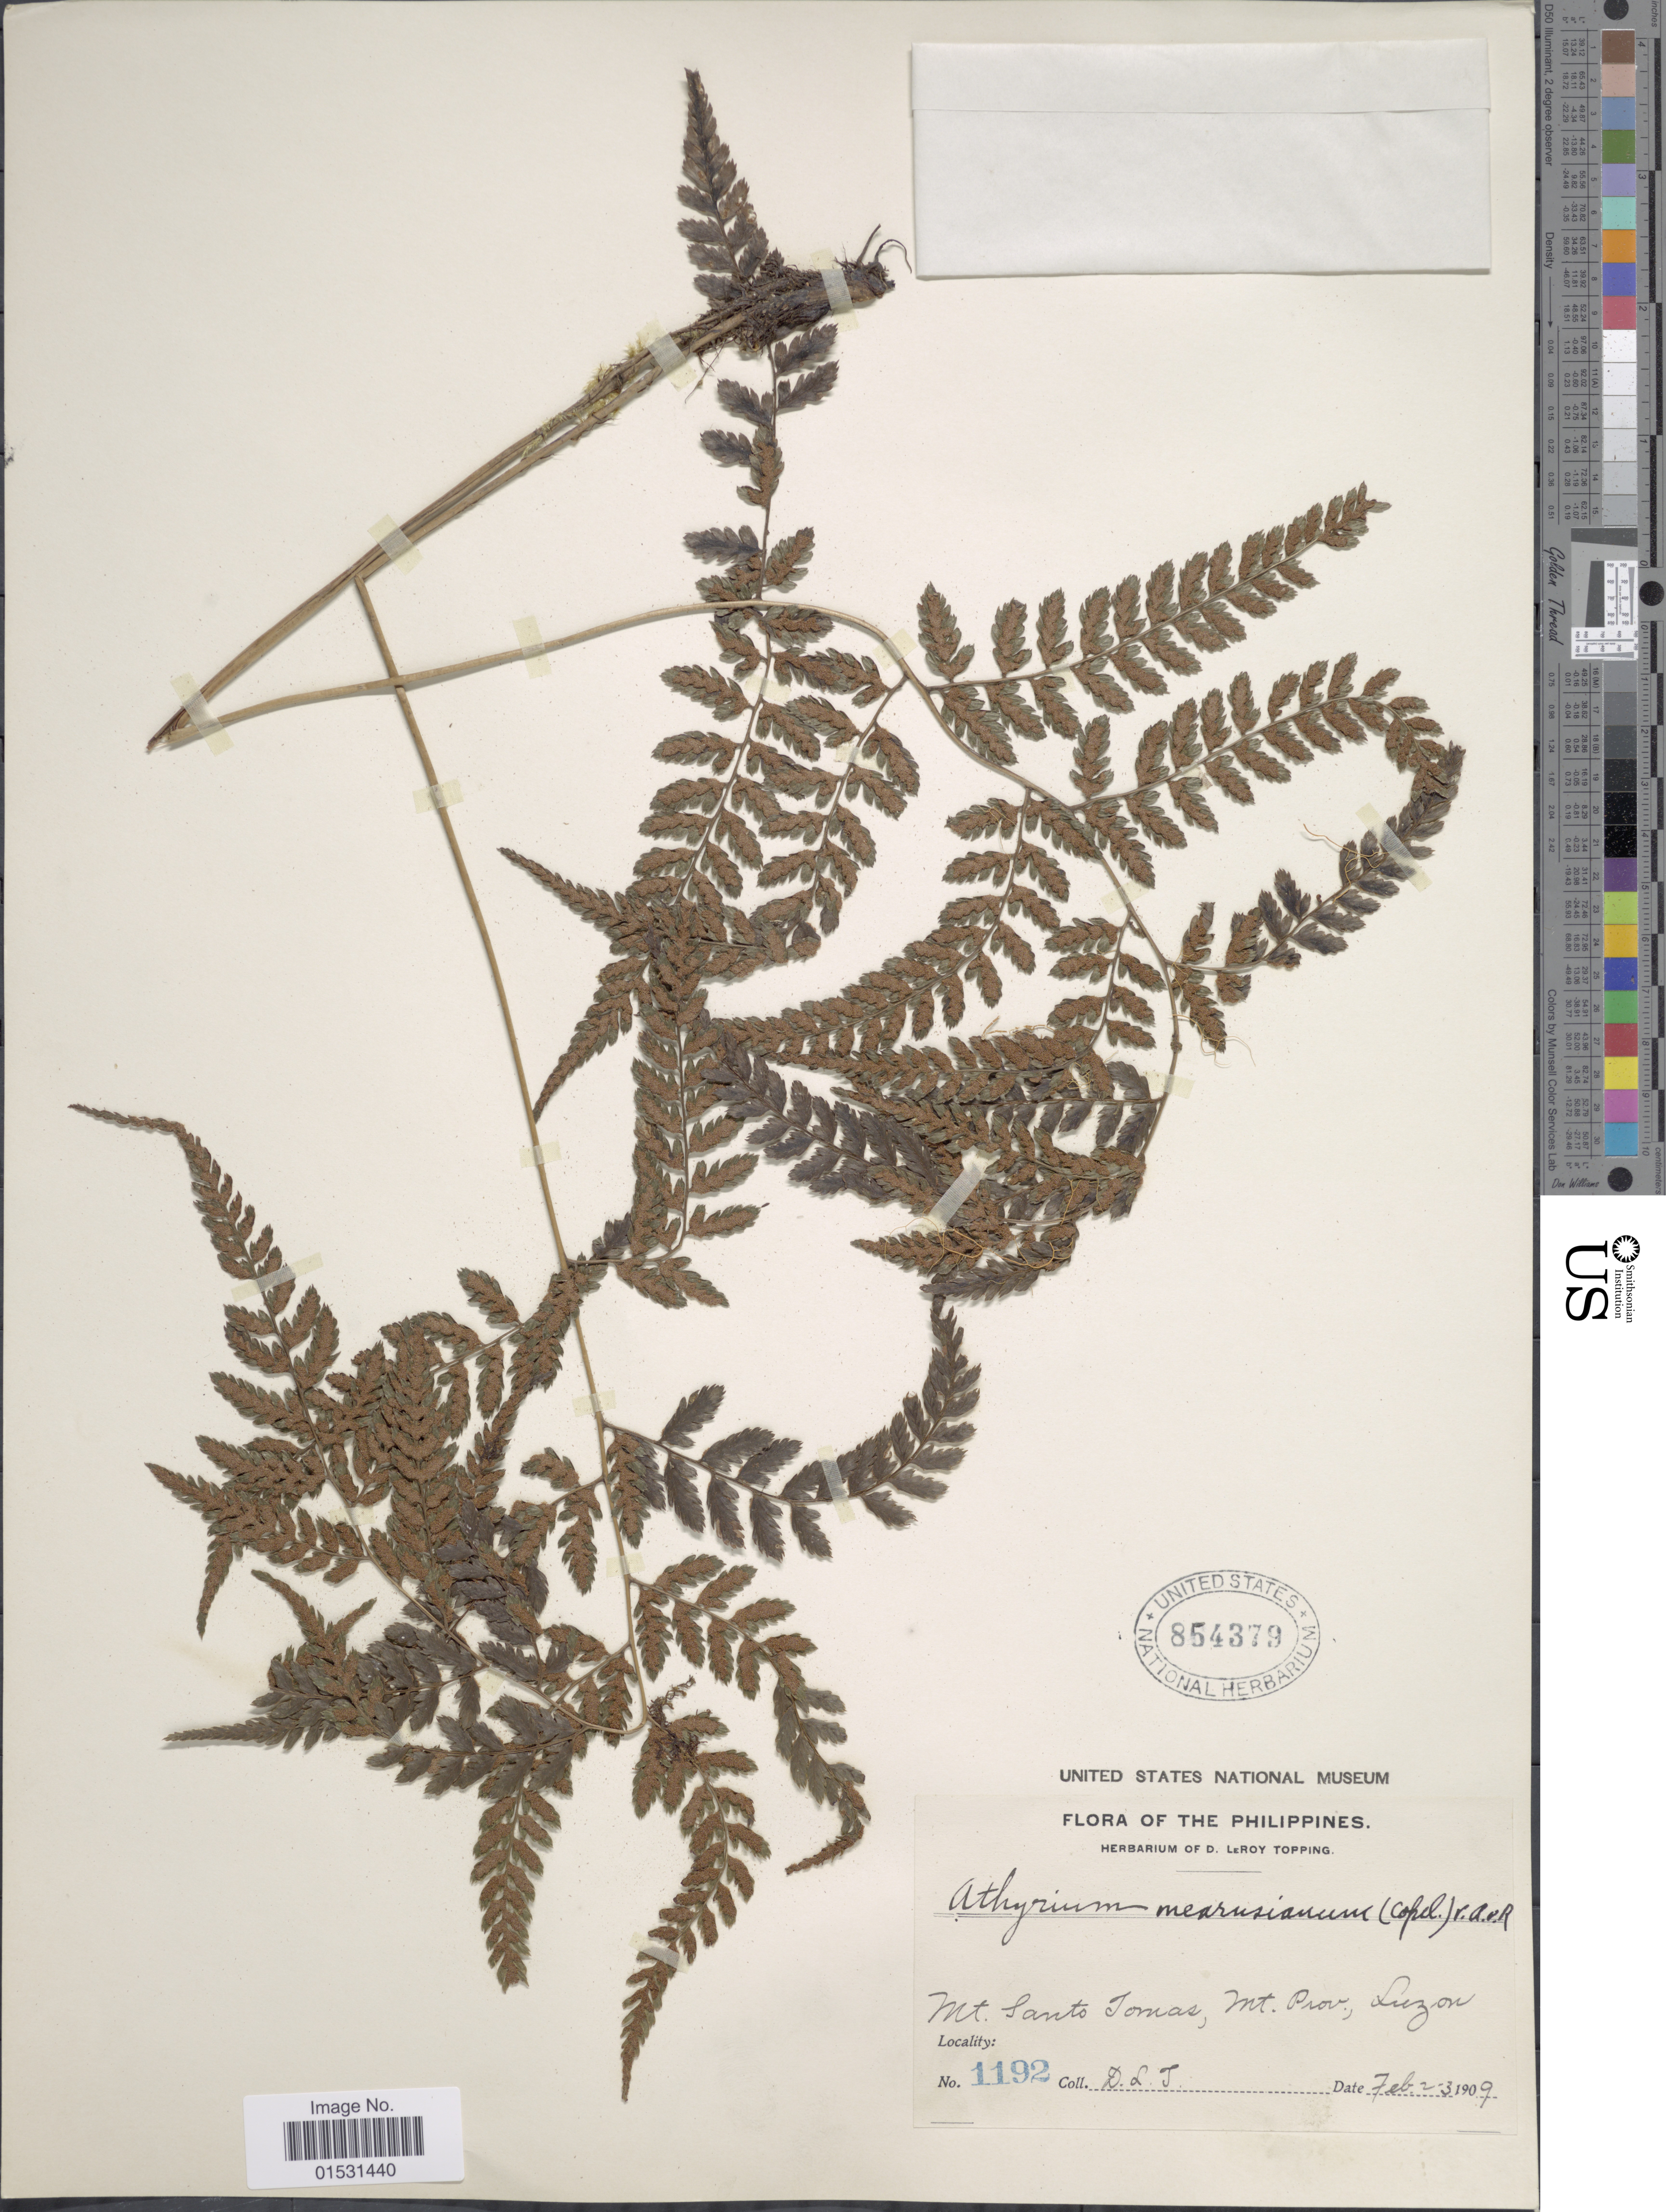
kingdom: Plantae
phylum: Tracheophyta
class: Polypodiopsida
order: Polypodiales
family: Athyriaceae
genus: Athyrium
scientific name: Athyrium mearusianum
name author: (Copel.) Alderw.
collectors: D. L. Topping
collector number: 1192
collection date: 1909-02-02/1909-02-03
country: Philippines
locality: Mt. Santo Tomas, Mt. Prov., Luzon.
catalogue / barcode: US 854379